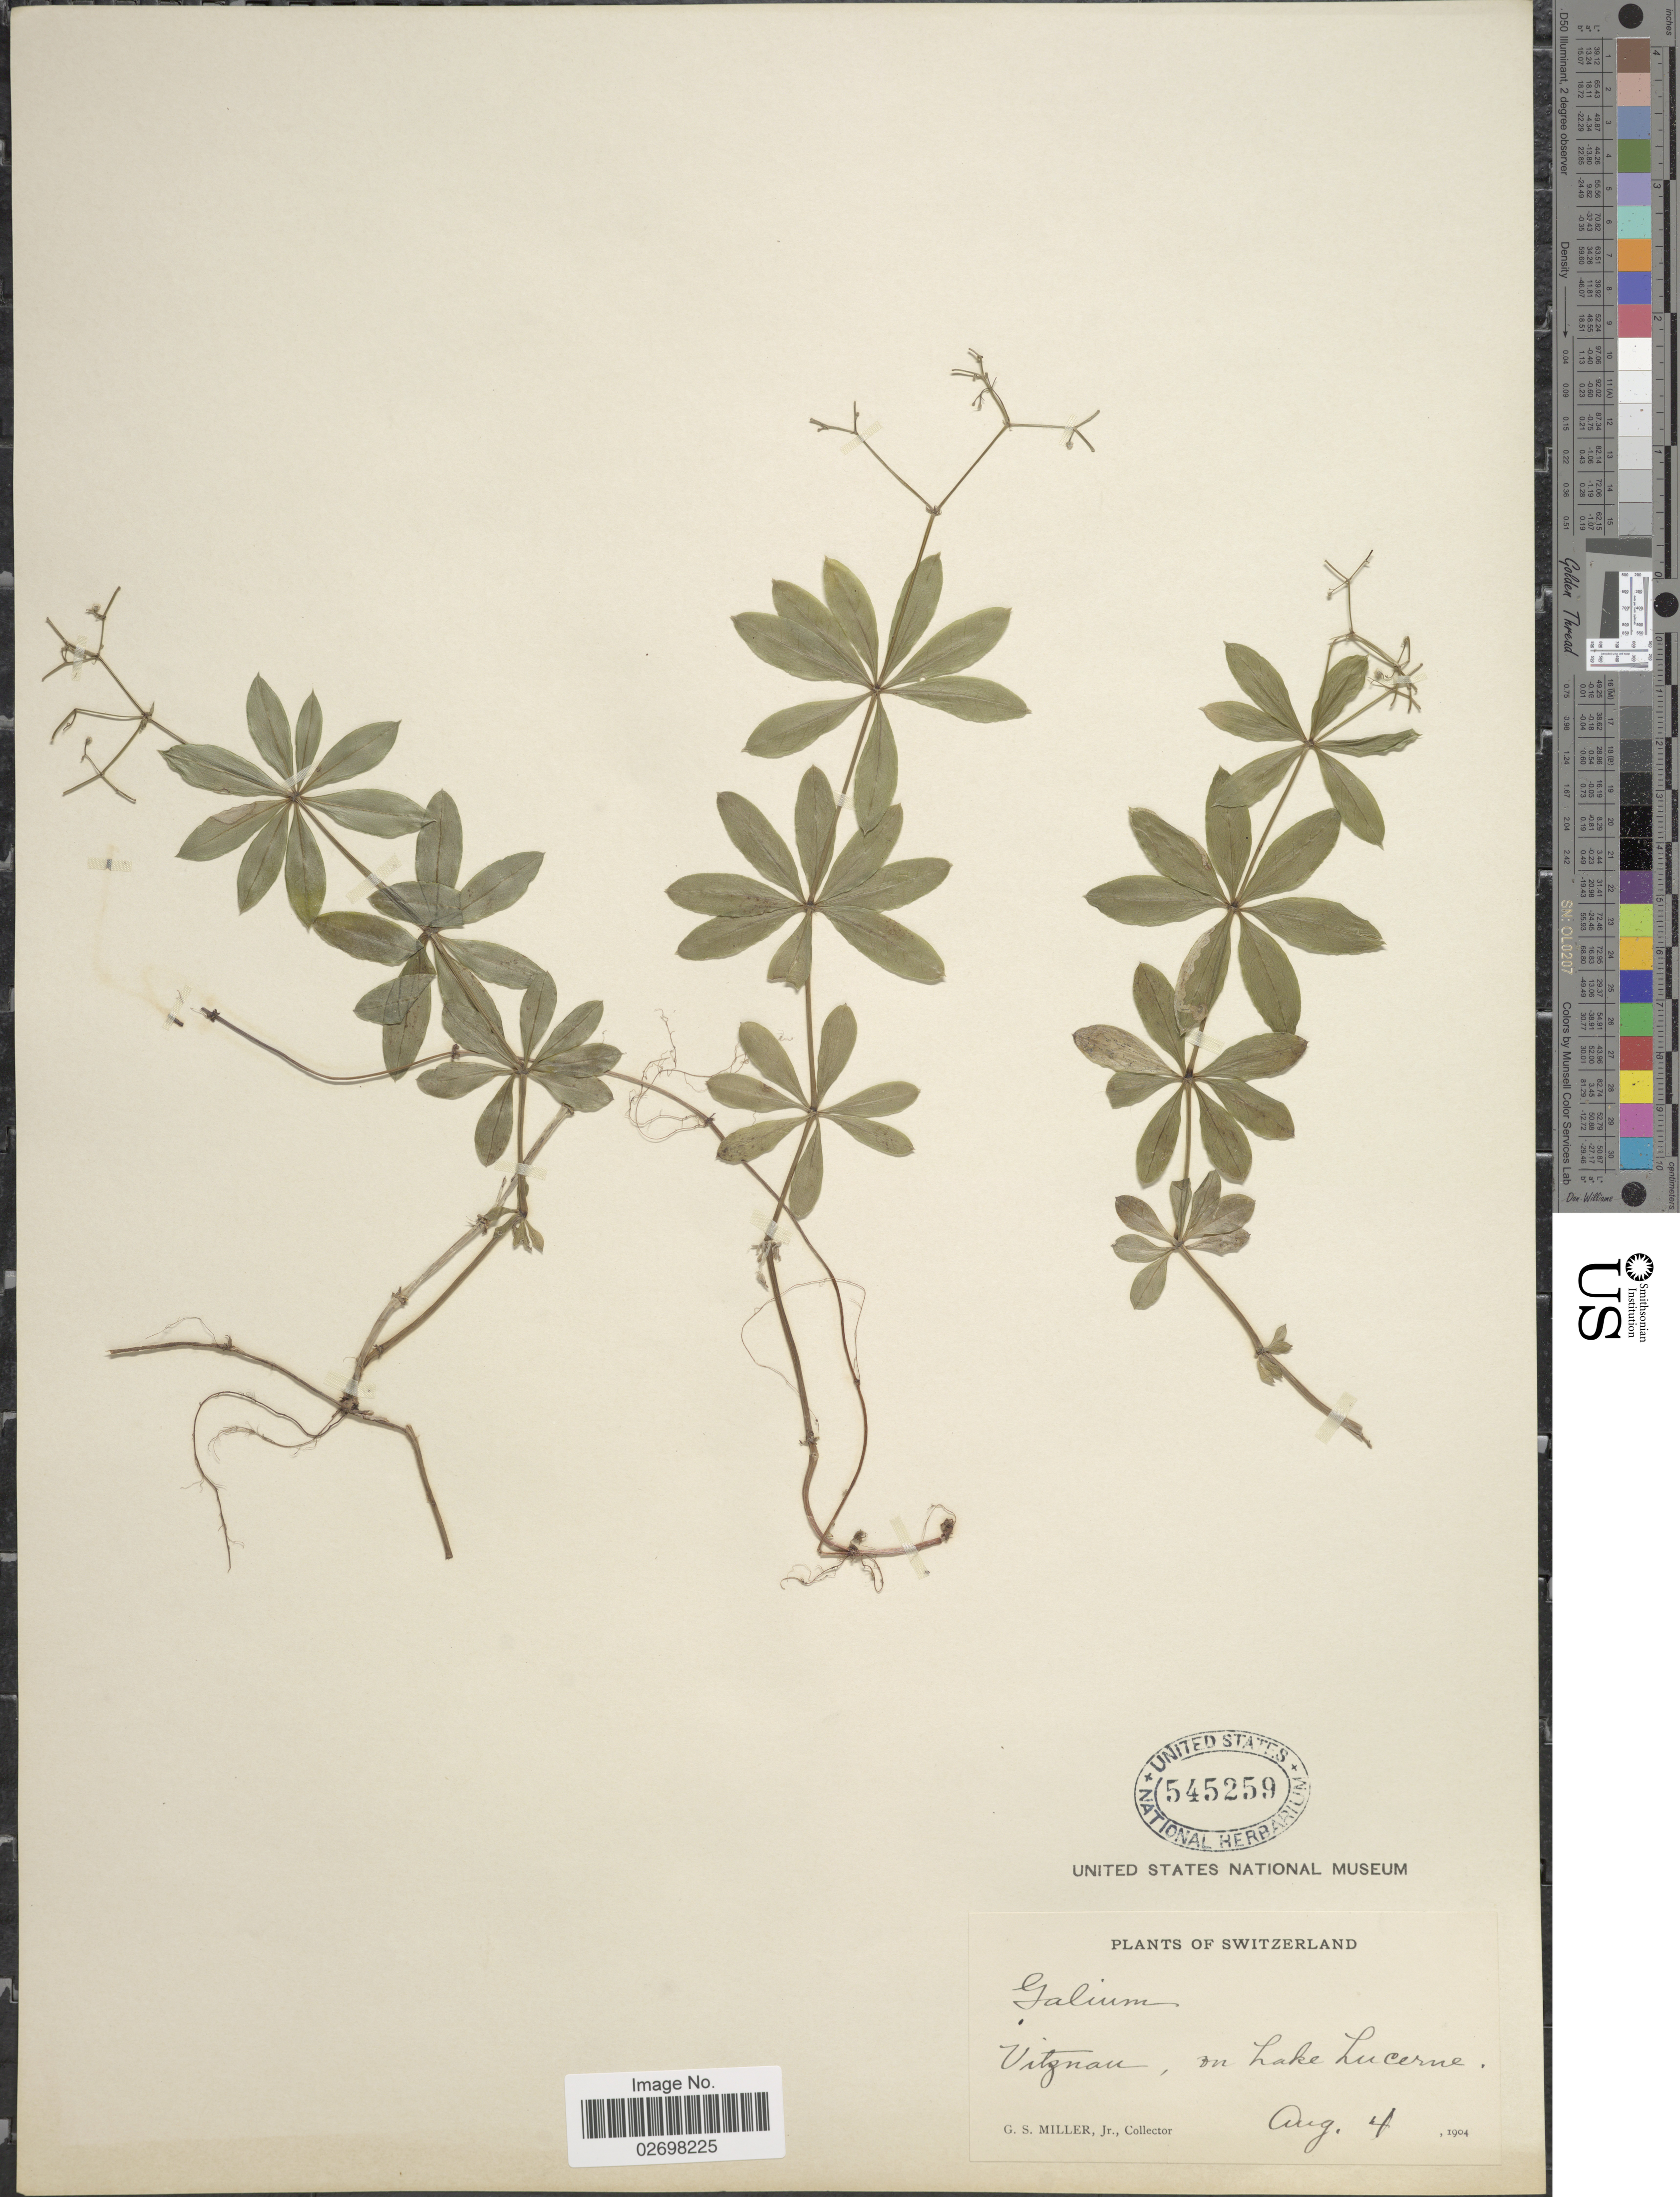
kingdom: Plantae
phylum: Tracheophyta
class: Magnoliopsida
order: Gentianales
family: Rubiaceae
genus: Galium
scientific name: Galium sp.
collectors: G. S. Miller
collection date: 1904-08-04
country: Switzerland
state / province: Lucerne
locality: Vitznau, on Lake Lucerne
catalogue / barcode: US 545259